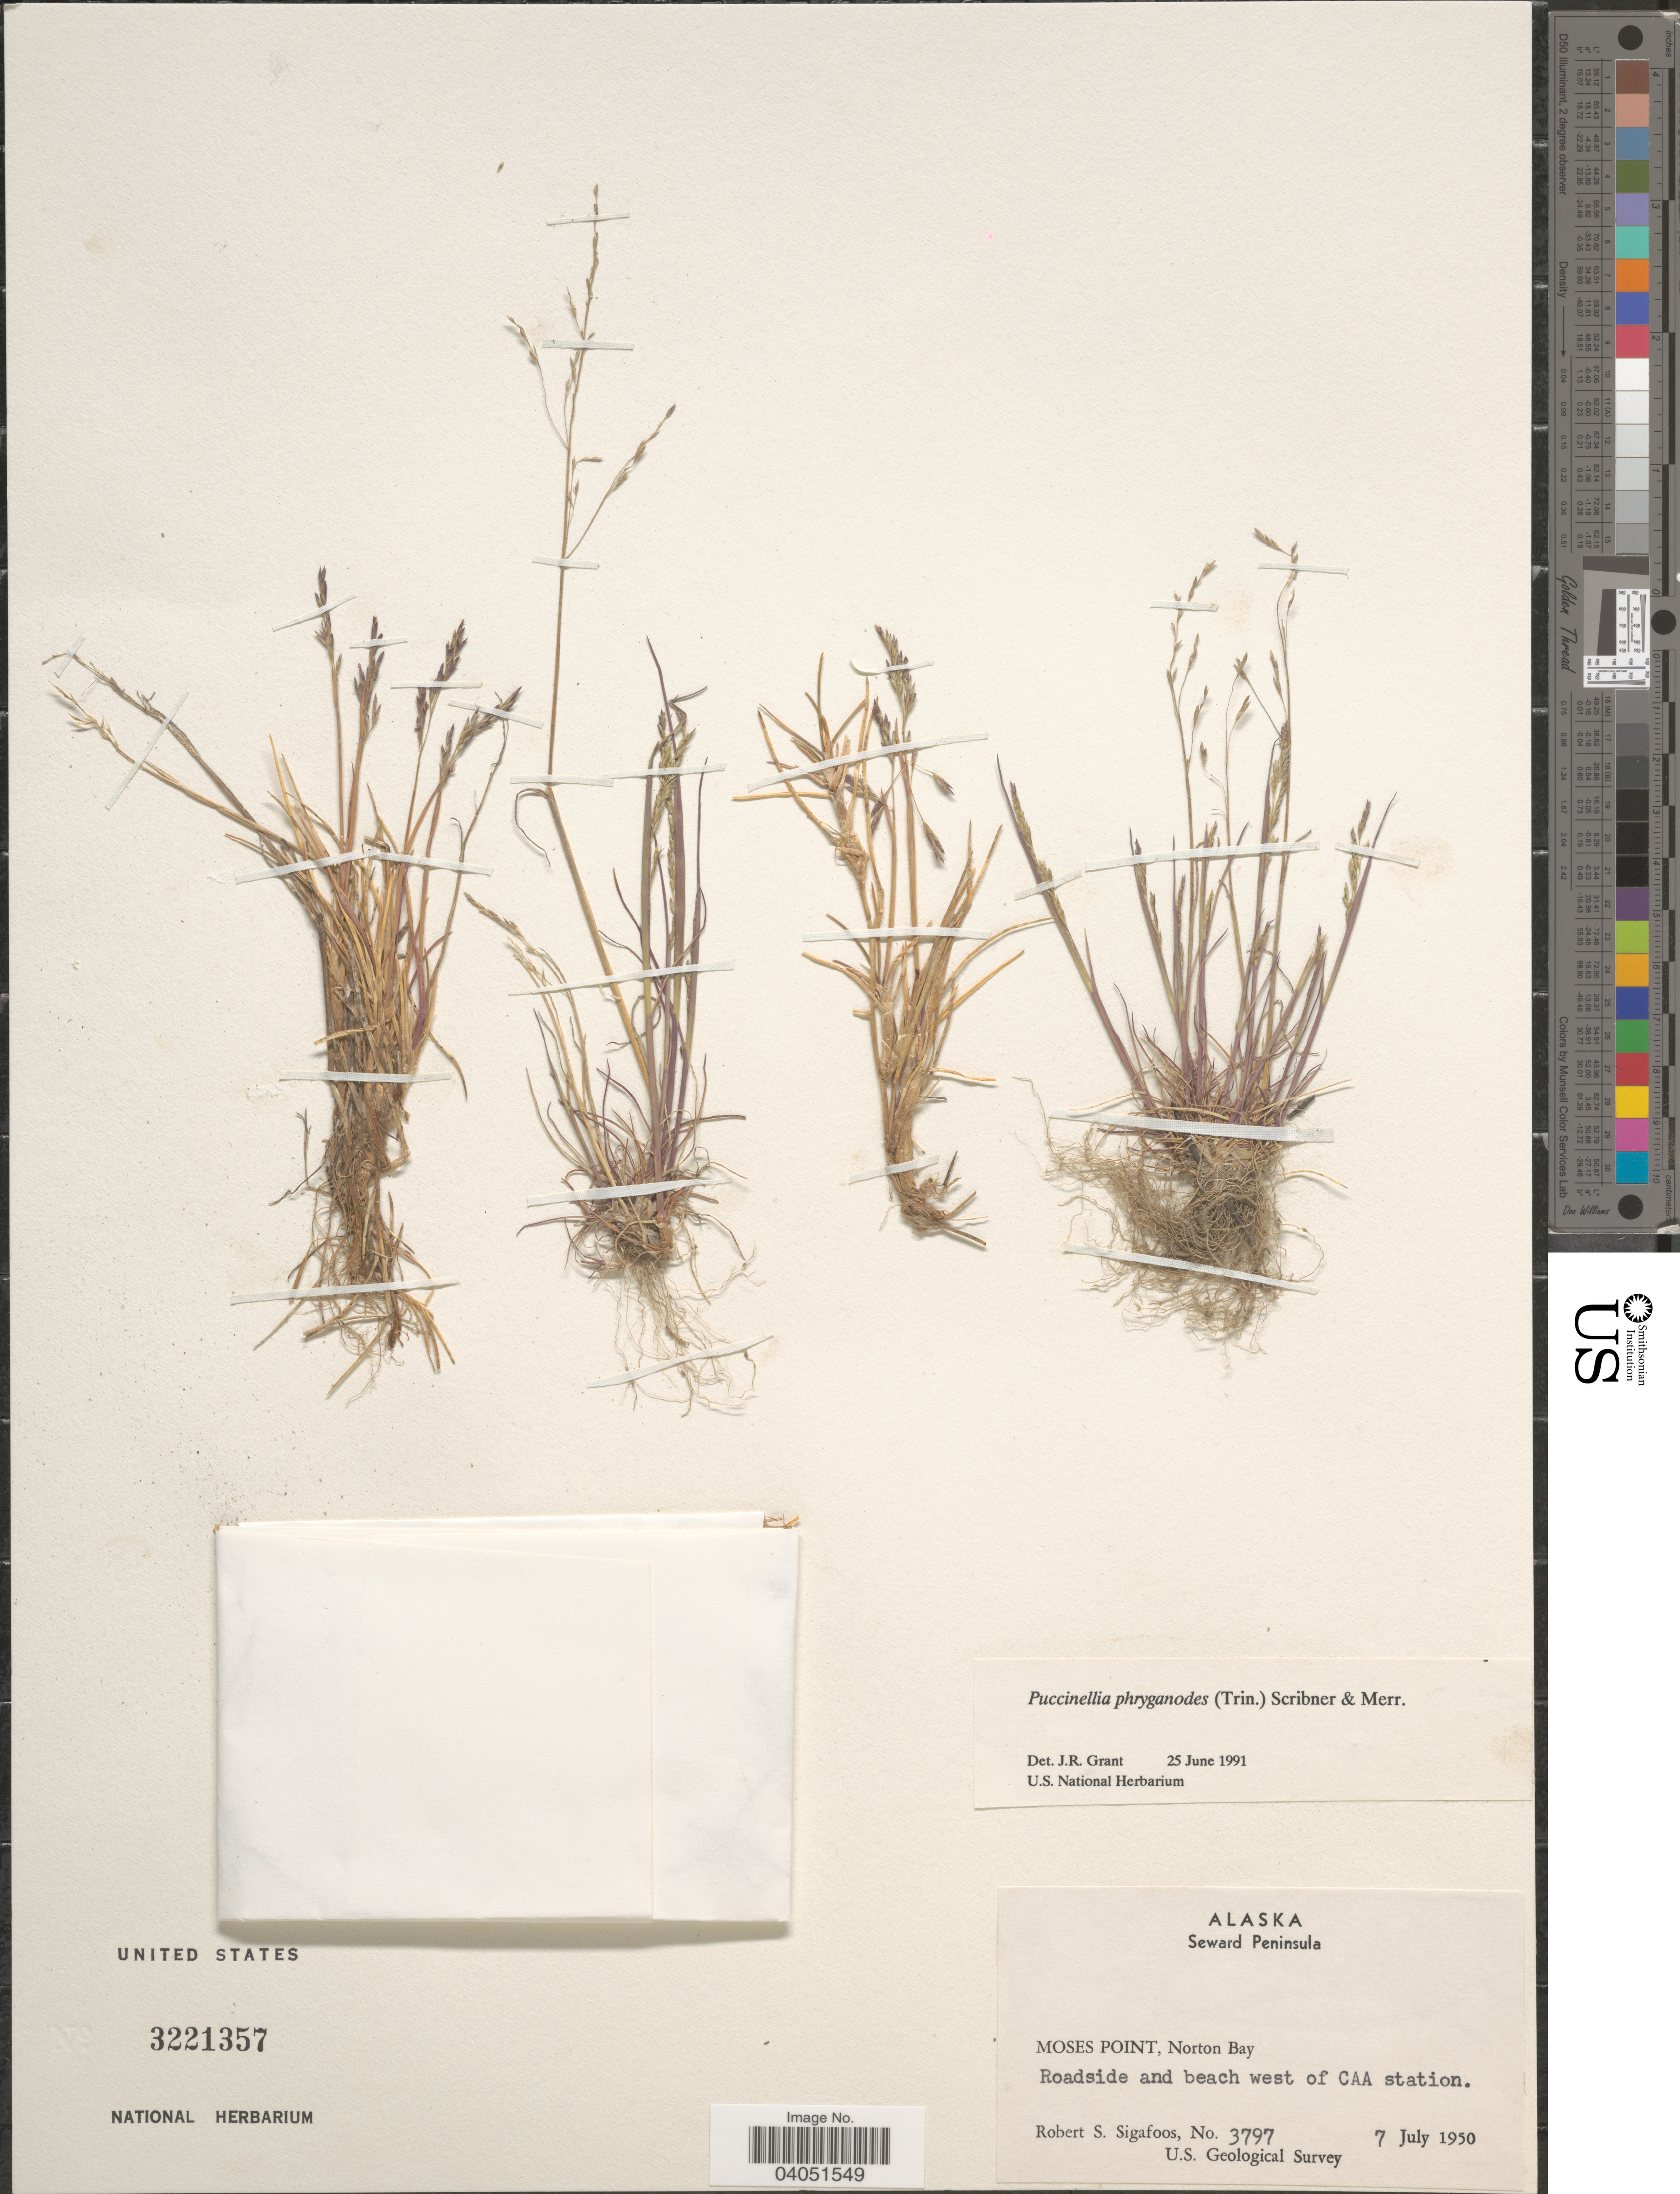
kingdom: Plantae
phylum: Tracheophyta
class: Liliopsida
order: Poales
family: Poaceae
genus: Puccinellia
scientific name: Puccinellia sp.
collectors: R. Sigafoos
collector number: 3797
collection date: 1950-07-07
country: United States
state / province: Alaska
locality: Seward Peninsula. Moses Point, Norton Bay. Roadside and beach west of CAA station.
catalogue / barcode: US 3221357